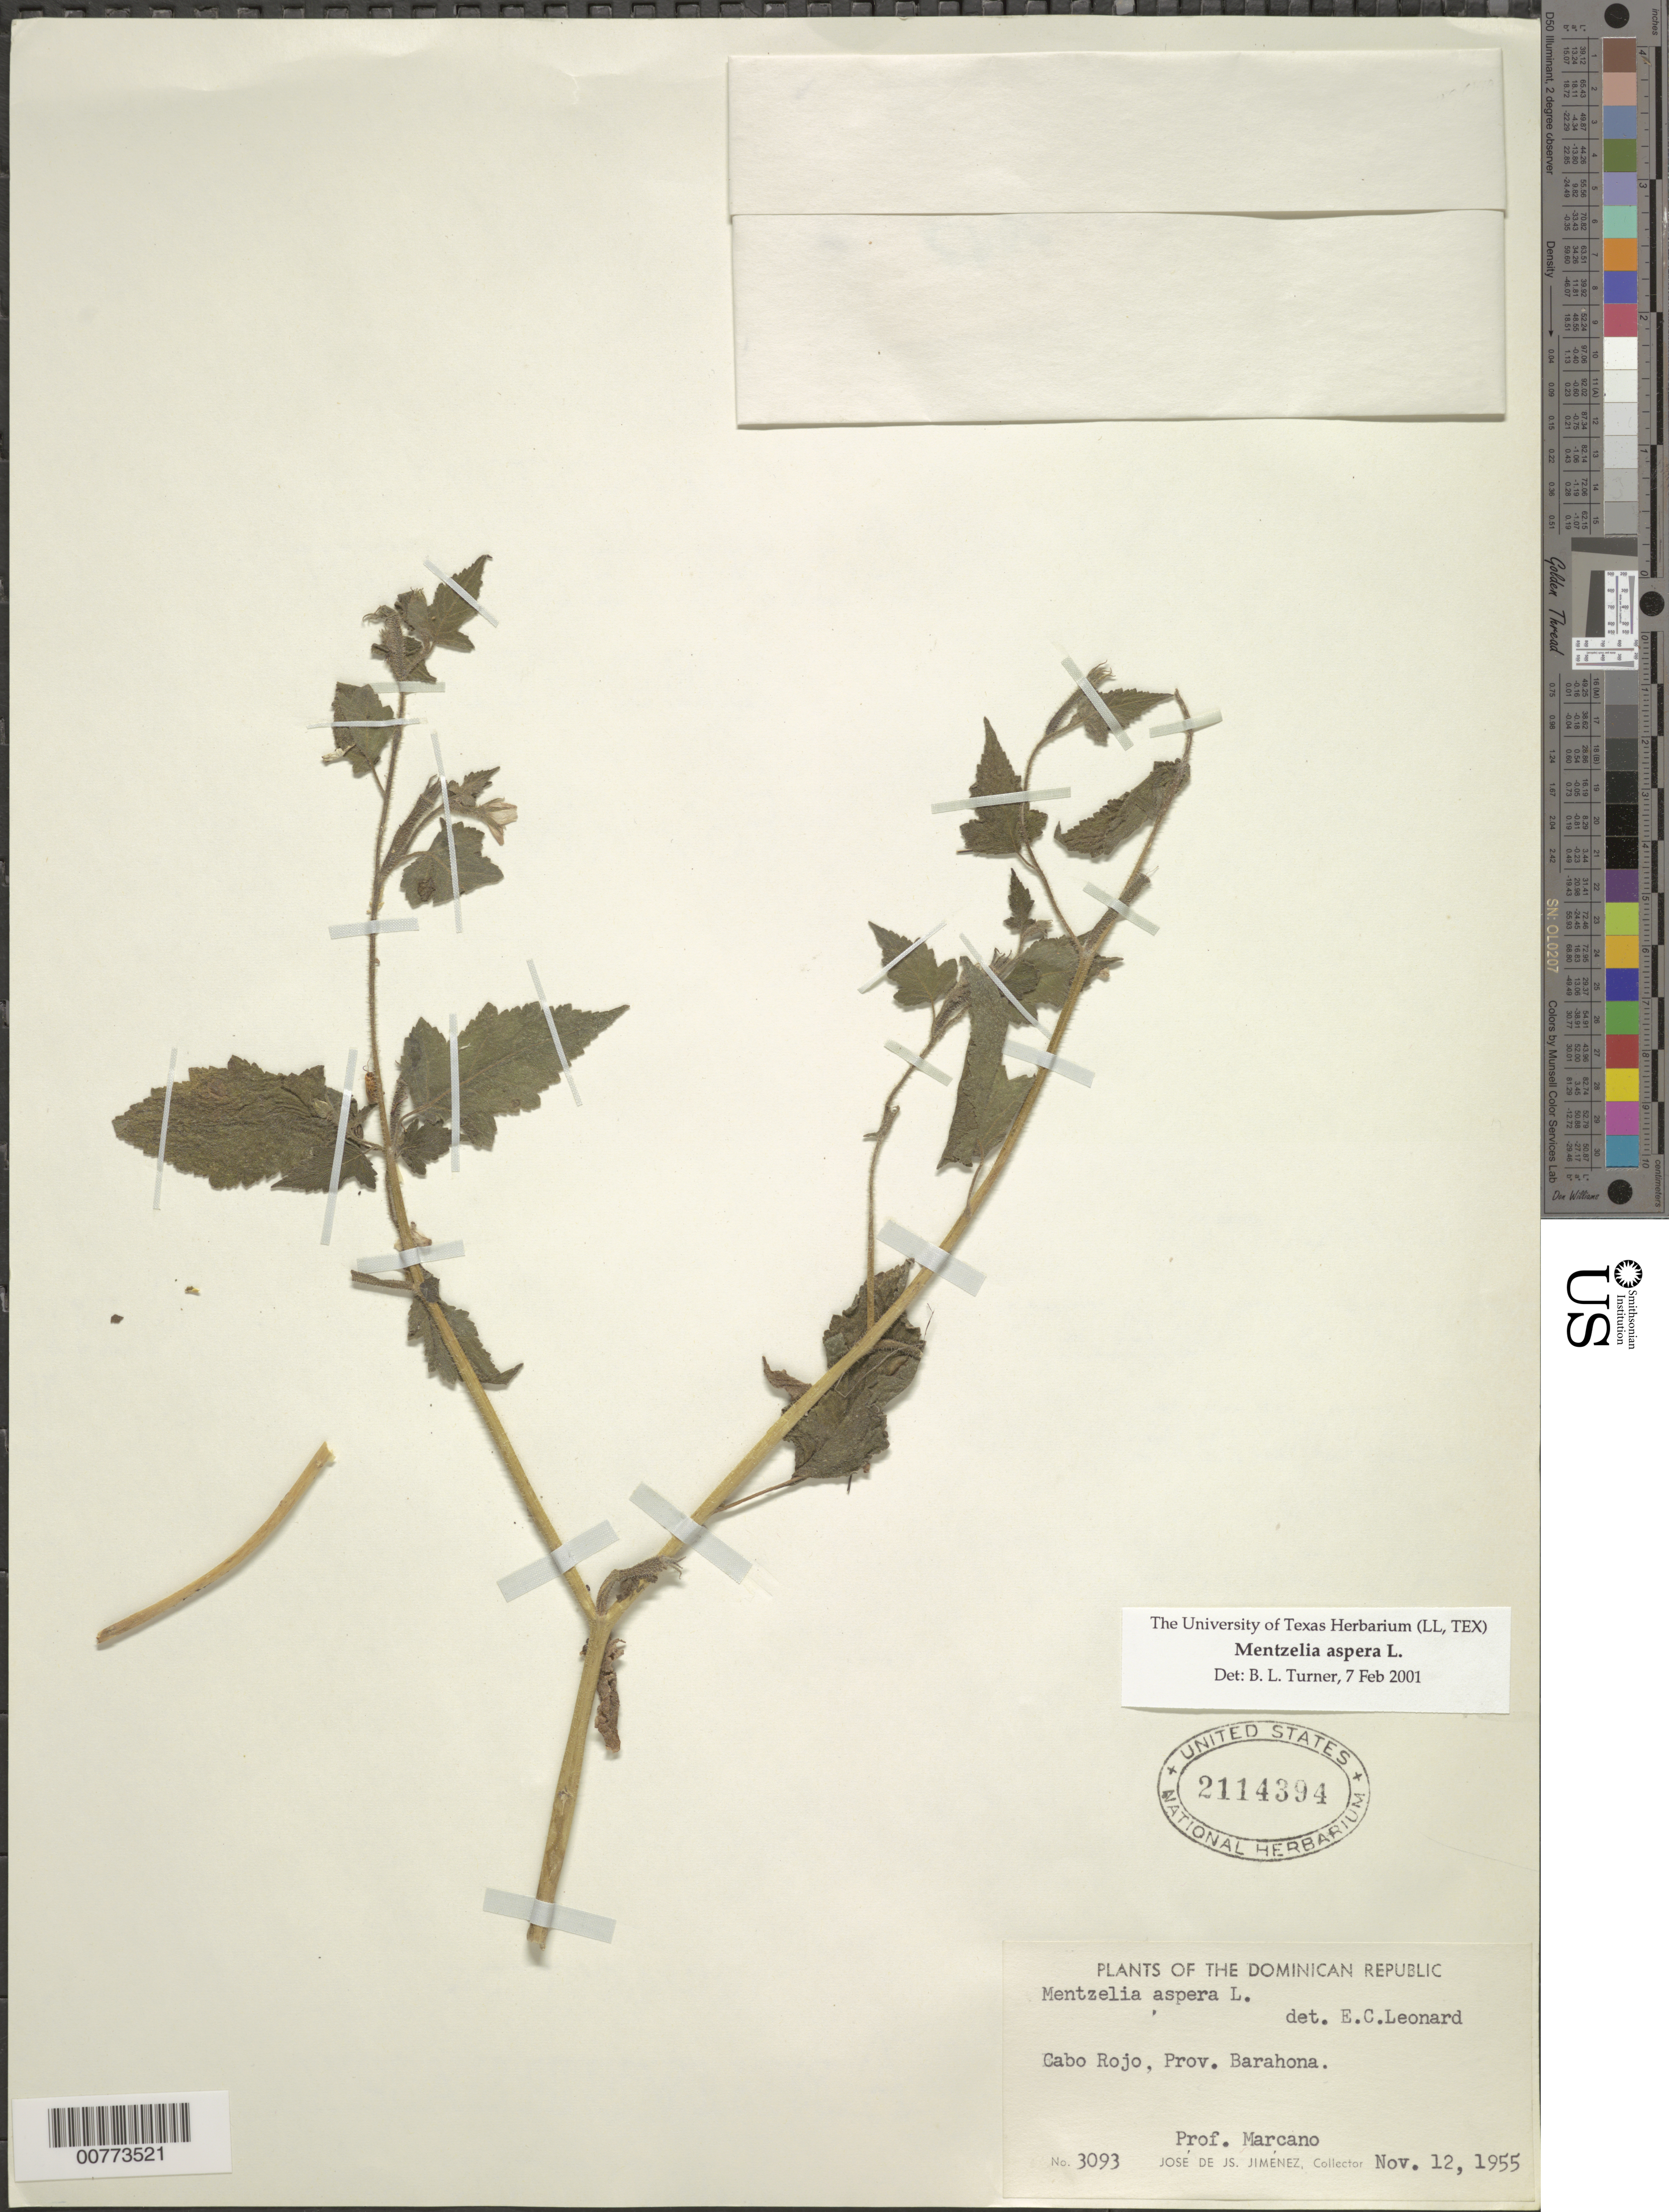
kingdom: Plantae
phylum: Tracheophyta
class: Magnoliopsida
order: Cornales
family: Loasaceae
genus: Mentzelia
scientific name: Mentzelia aspera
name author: L.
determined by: Turner, B. L.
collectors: E. J. Marcano F.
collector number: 3093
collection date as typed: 12 Nov 1955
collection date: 1955-11-12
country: Dominican Republic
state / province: Barahona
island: Hispaniola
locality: Cabo Rojo.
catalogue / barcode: US 2114394